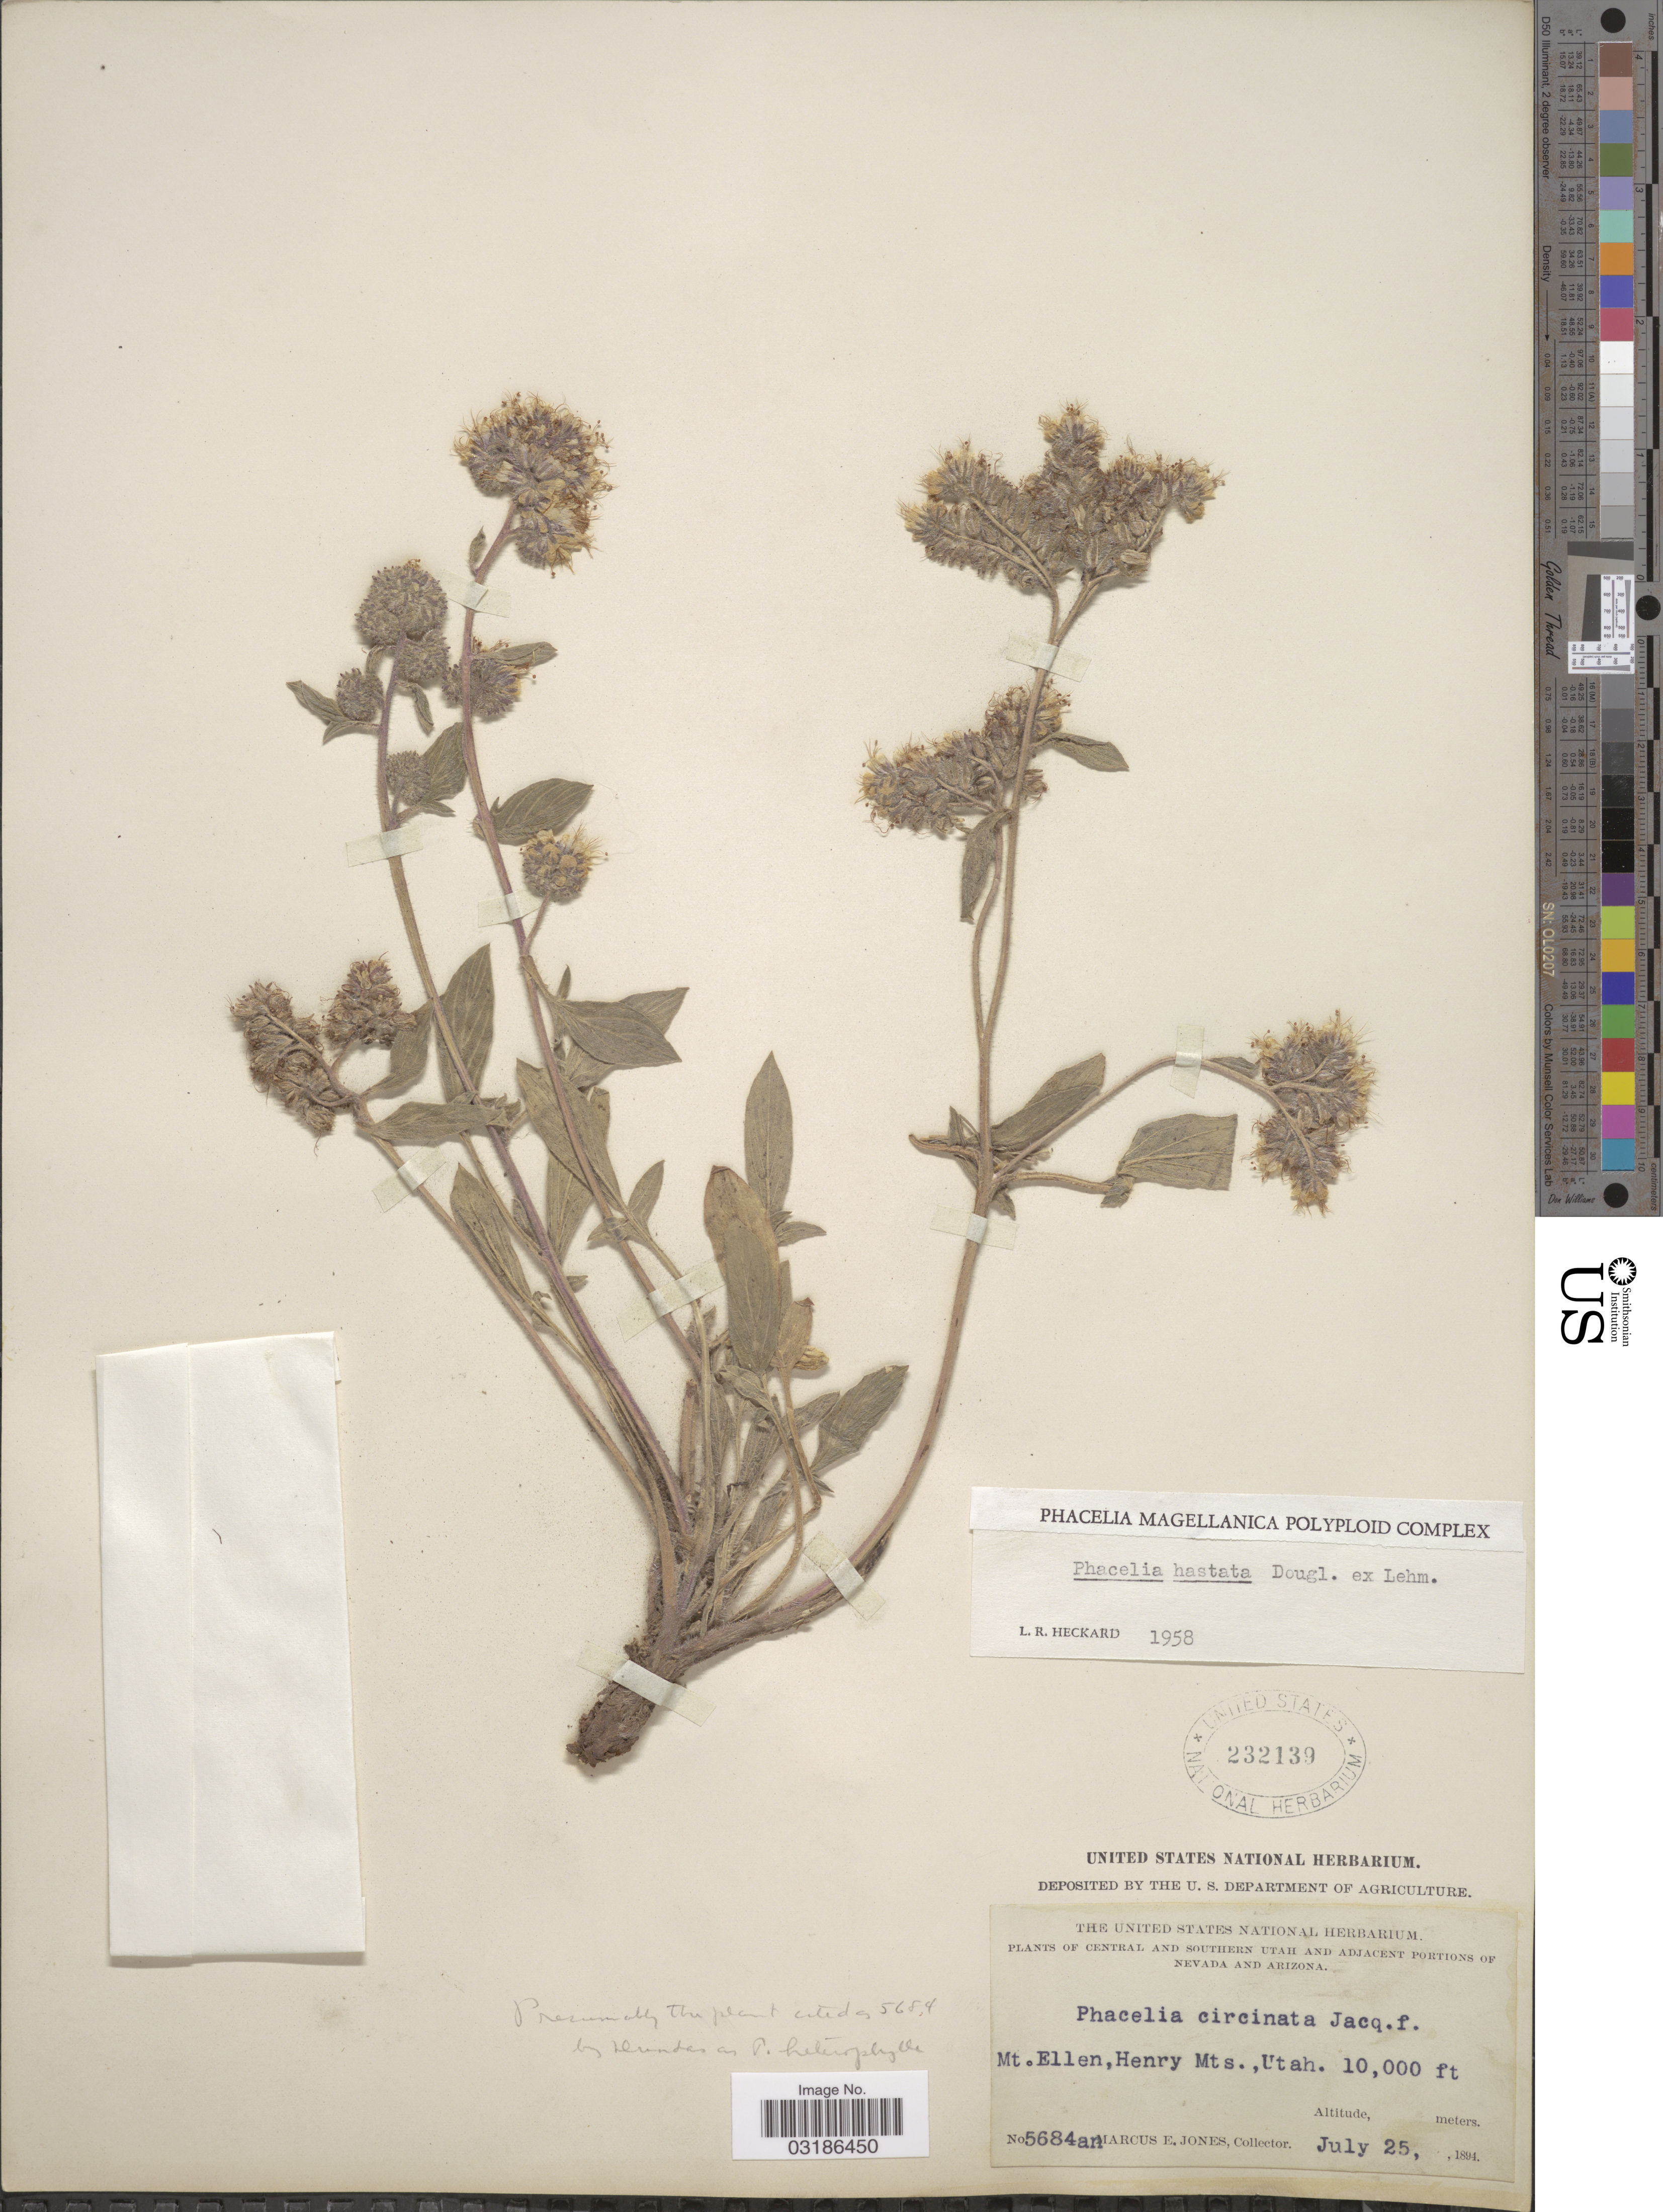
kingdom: Plantae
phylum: Tracheophyta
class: Magnoliopsida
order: Boraginales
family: Hydrophyllaceae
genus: Phacelia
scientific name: Phacelia hastata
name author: Douglas ex Lehm.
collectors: M. E. Jones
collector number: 5684an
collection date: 1894-07-25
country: United States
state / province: Utah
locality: Central and Southern Utah. Mt. Ellen, Henry Mts.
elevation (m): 3048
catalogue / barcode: US 232139